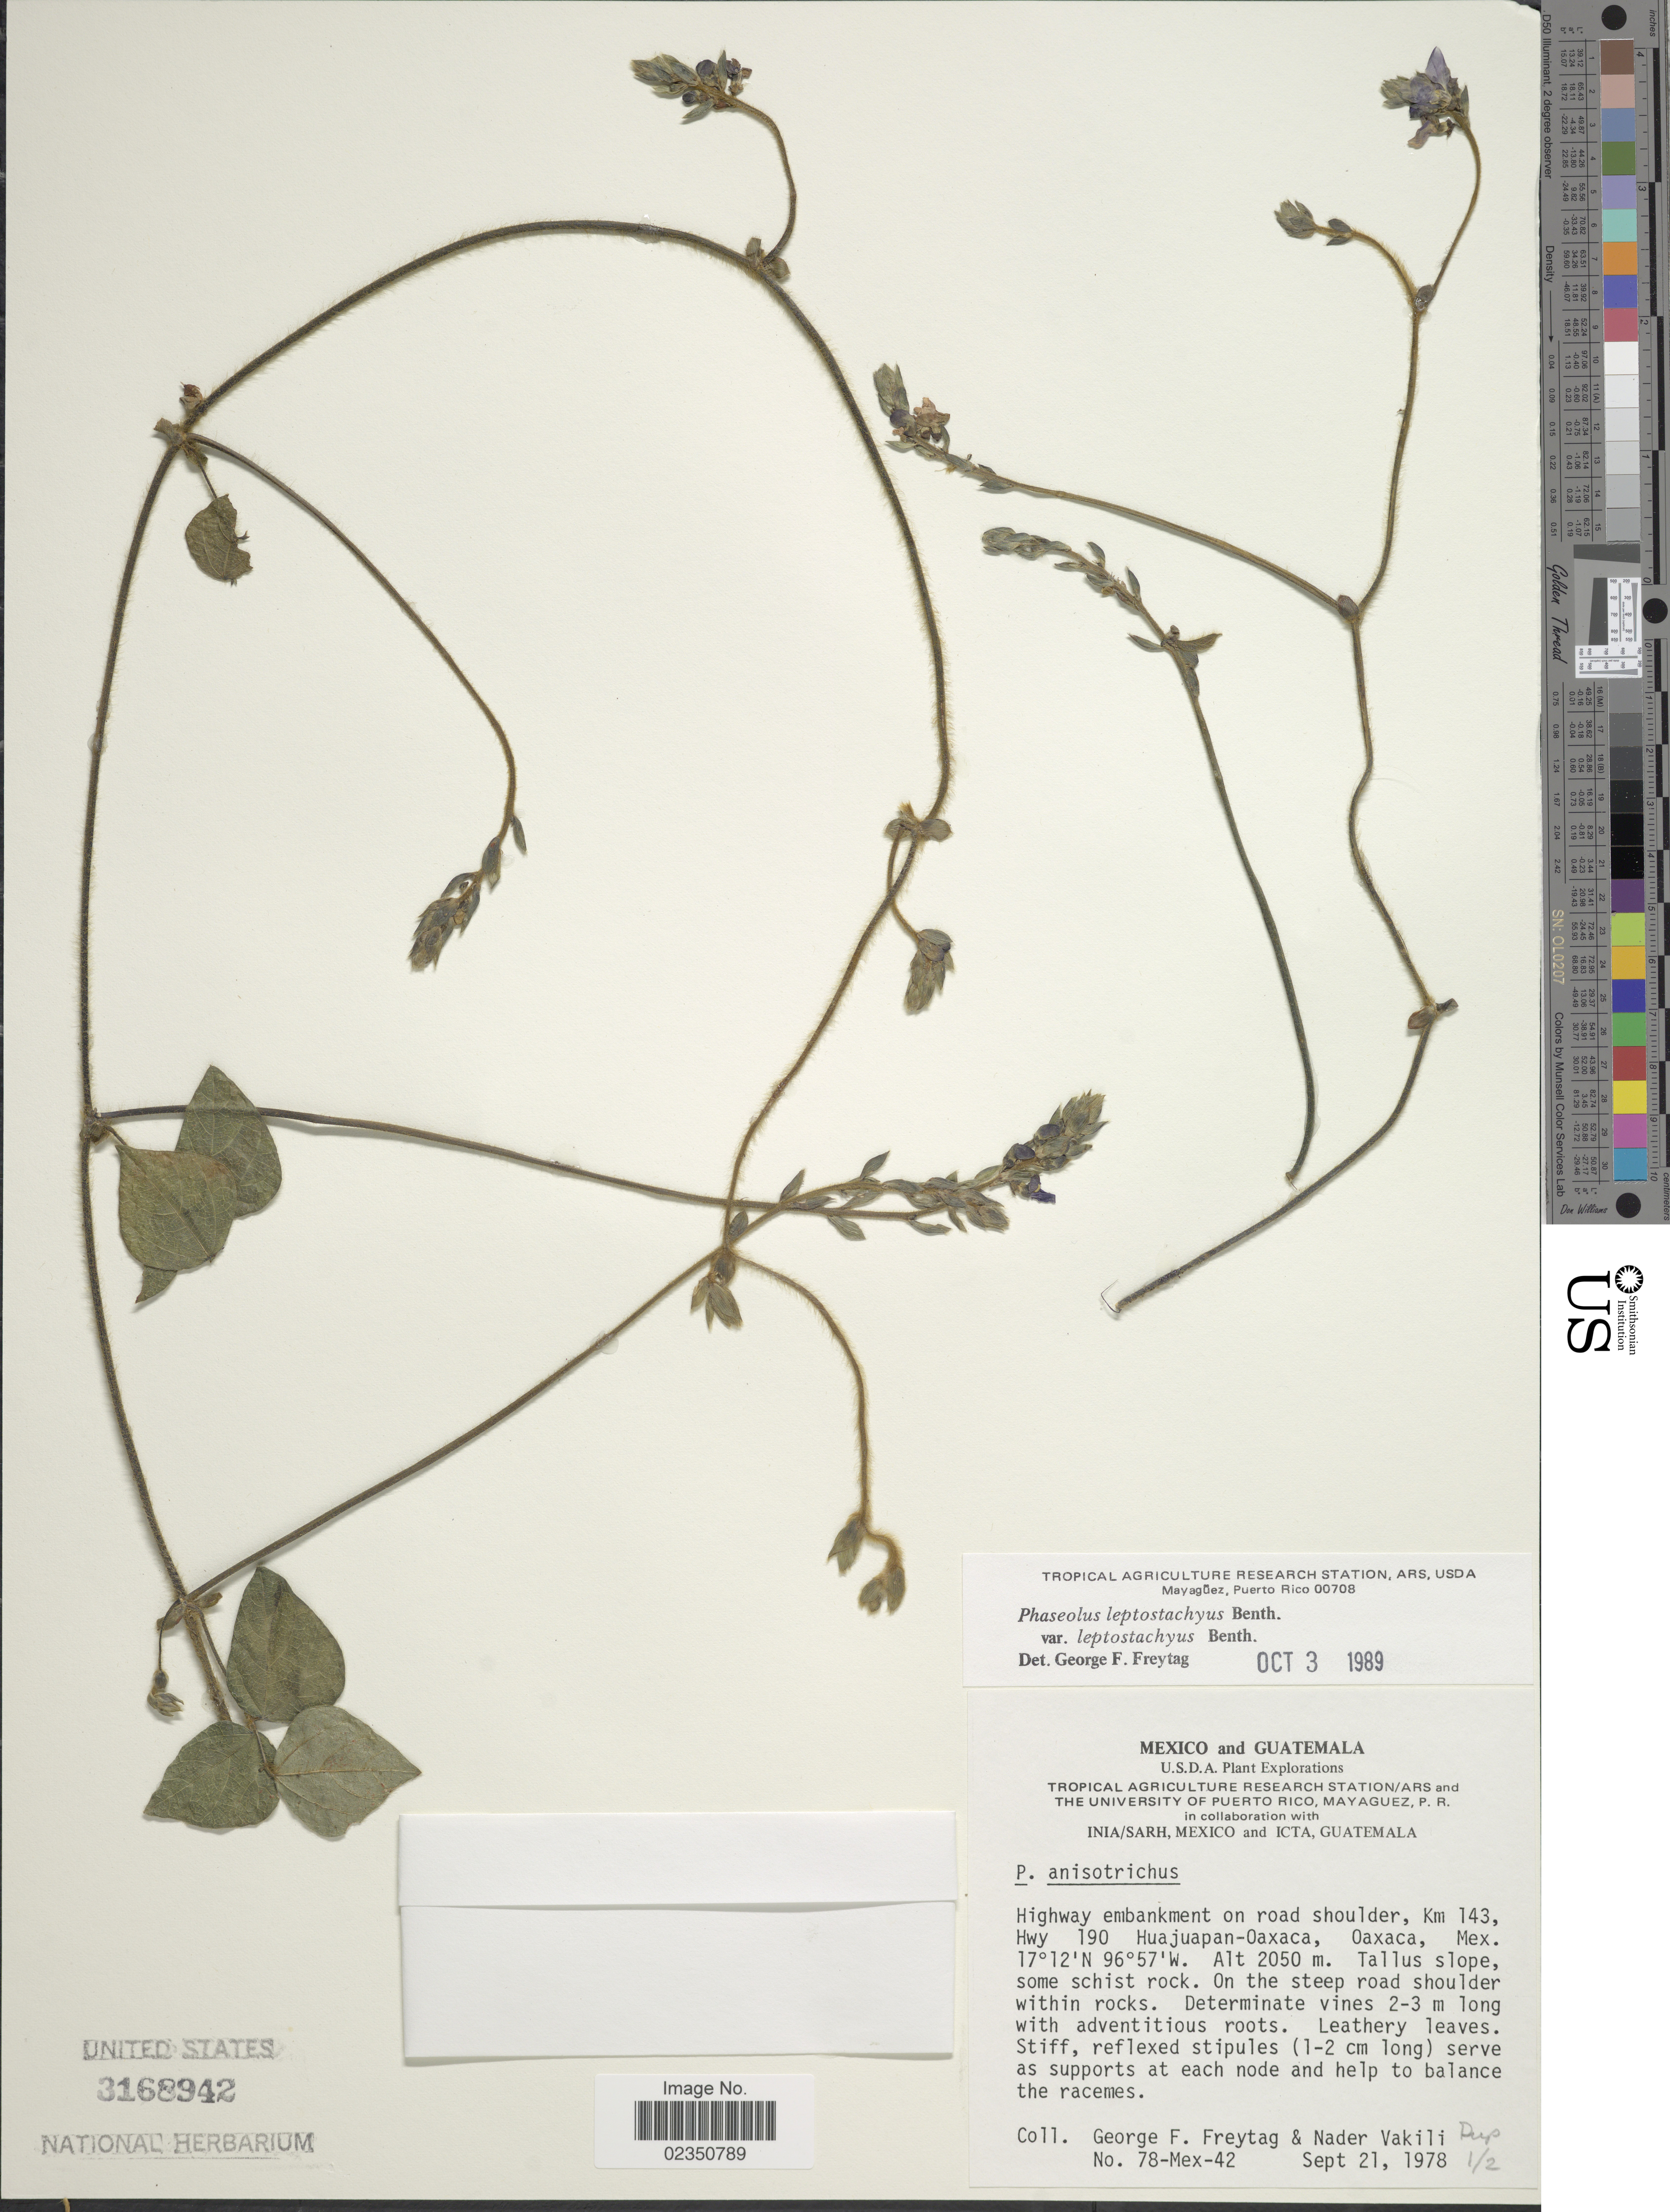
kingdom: Plantae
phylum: Tracheophyta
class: Magnoliopsida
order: Fabales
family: Fabaceae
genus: Phaseolus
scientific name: Phaseolus leptostachyus var. leptostachyus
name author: Benth.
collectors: G. F. Freytag & N. Vakili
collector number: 78-Mex-42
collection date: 1978-09-21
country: Mexico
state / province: Oaxaca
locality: Highway embankment on road shoulder, km 143, Hwy 190 Huajuapan-Oaxaca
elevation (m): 2050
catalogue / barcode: US 3168942